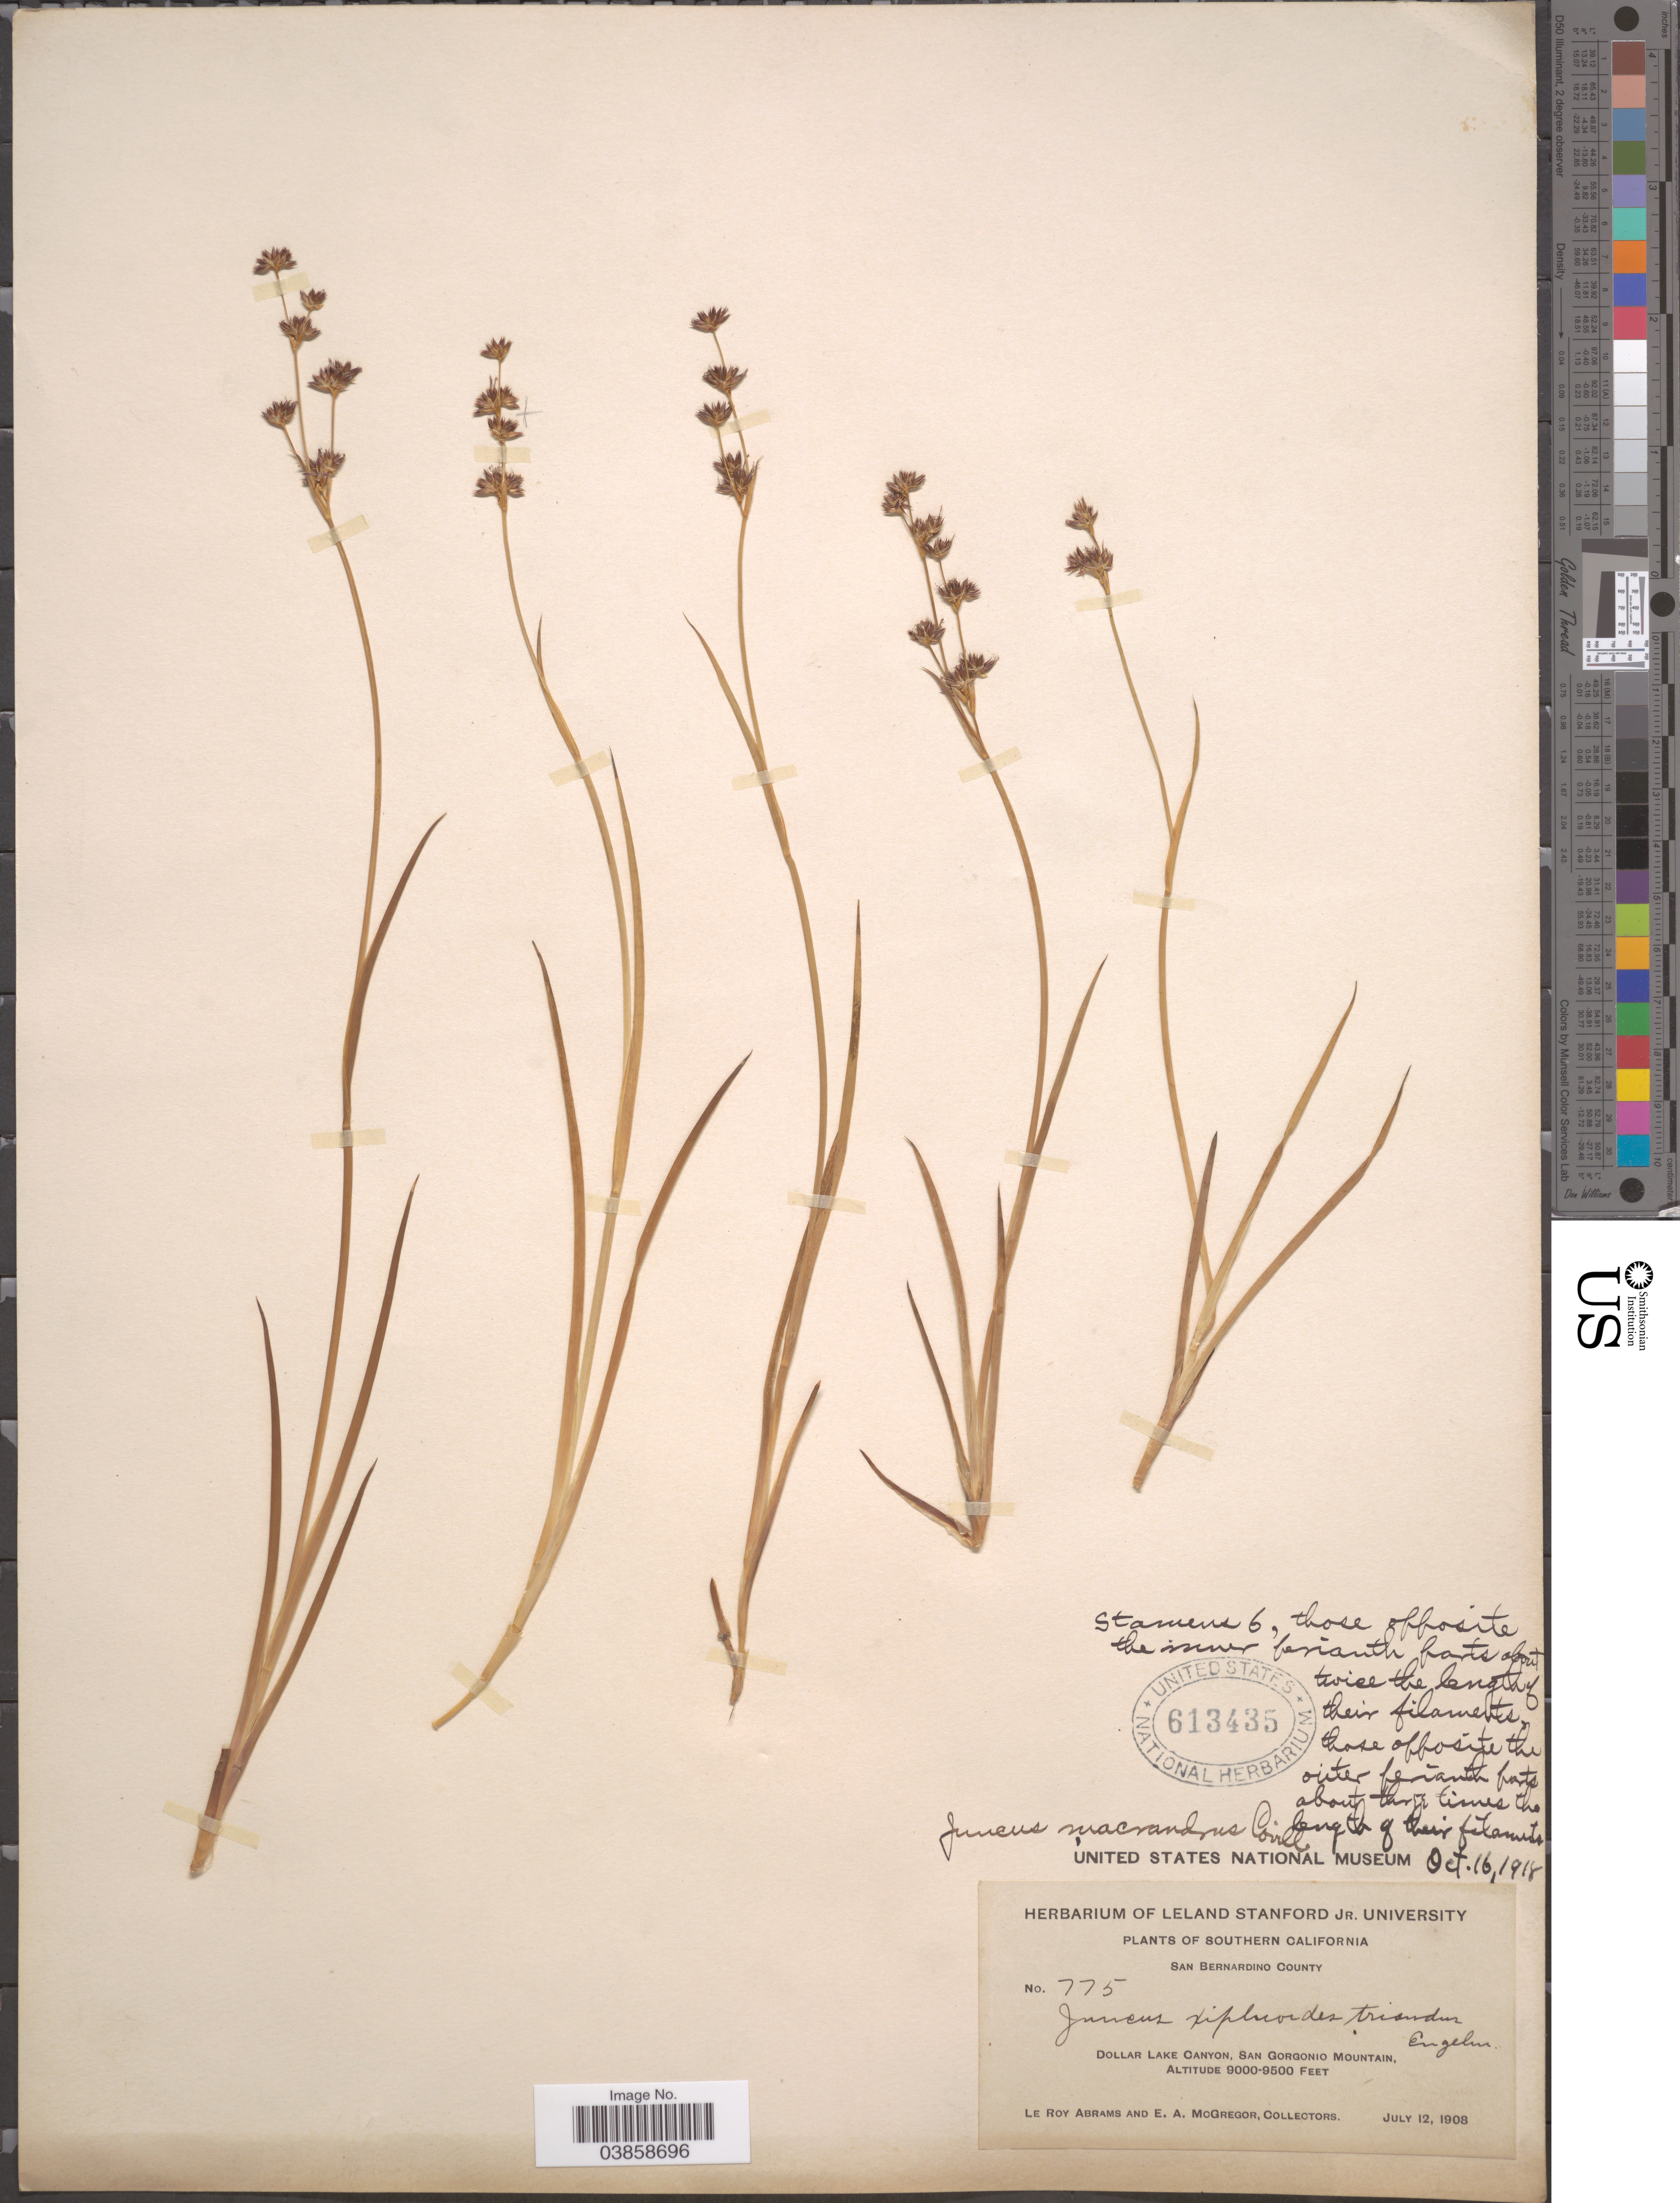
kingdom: Plantae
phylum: Tracheophyta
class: Liliopsida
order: Poales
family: Juncaceae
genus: Juncus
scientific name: Juncus xiphioides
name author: E. Mey.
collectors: L. Abrams & E. A. McGregor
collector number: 775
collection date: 1908-07-12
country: United States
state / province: California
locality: Southern California. Dollar Lake Canyon, San Gorgonio Mountain.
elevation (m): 2743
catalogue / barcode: US 613435